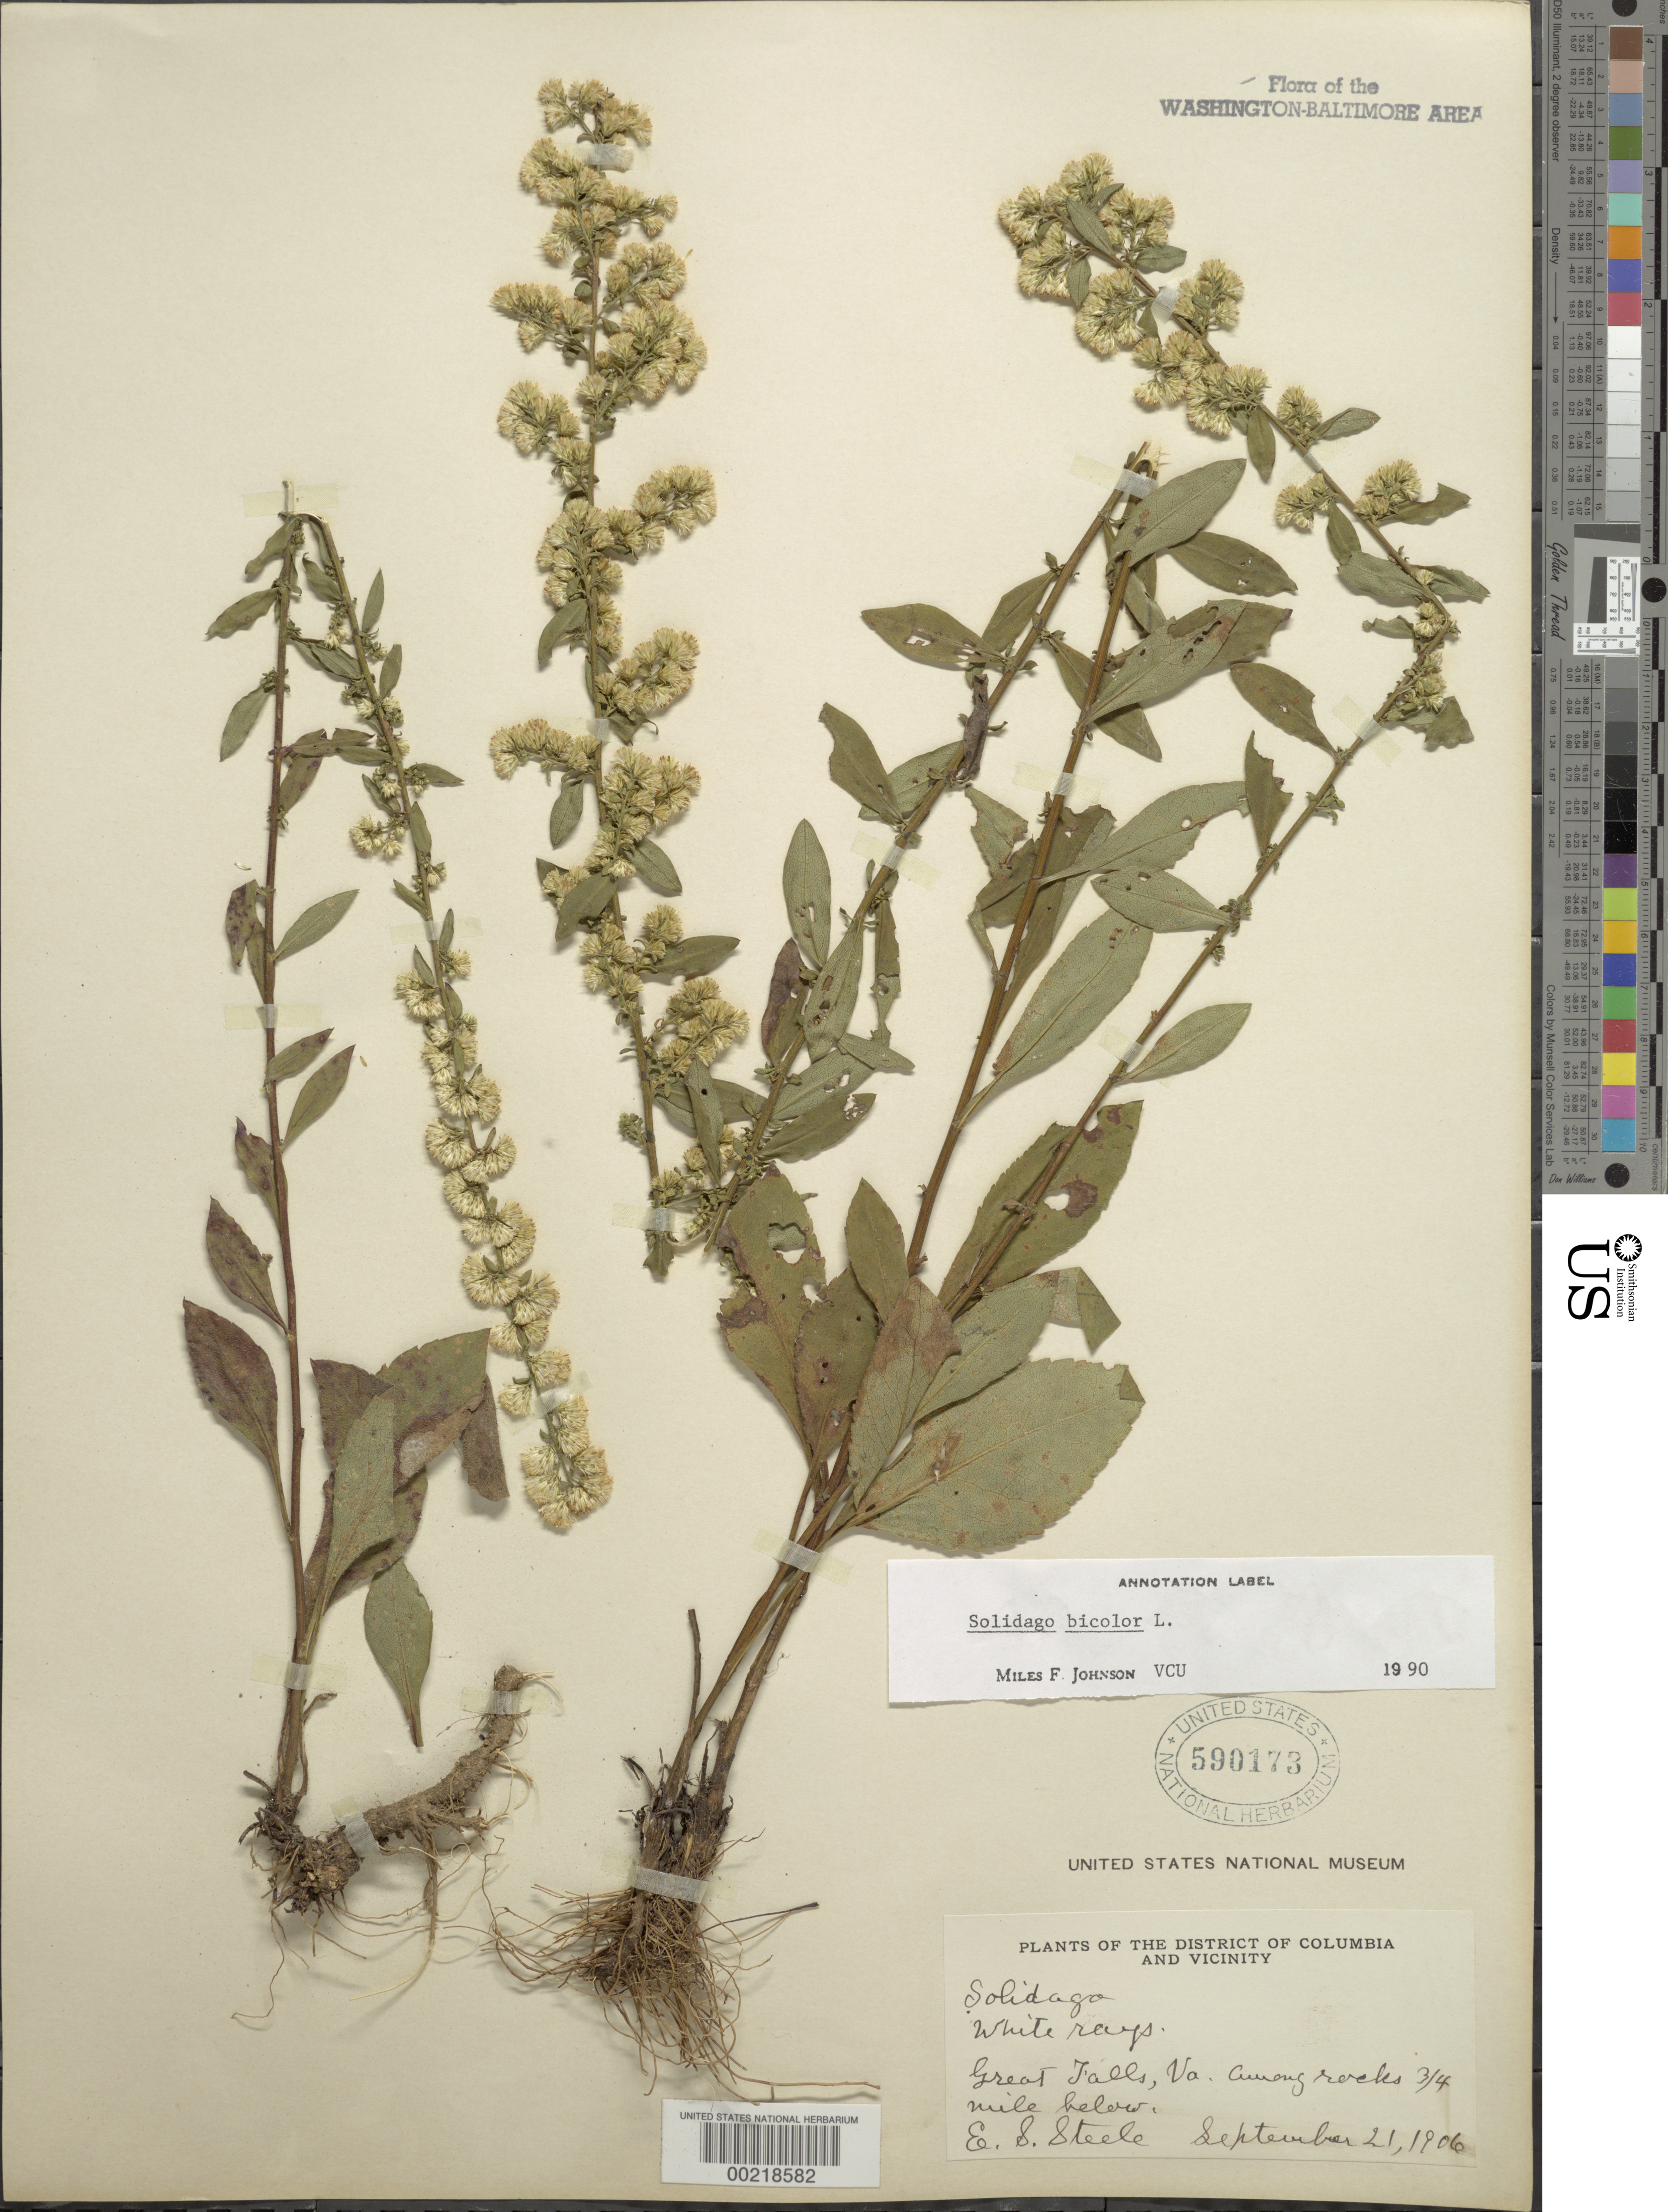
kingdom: Plantae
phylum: Tracheophyta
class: Magnoliopsida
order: Asterales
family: Asteraceae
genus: Solidago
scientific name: Solidago bicolor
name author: L.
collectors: E. Steele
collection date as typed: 21 Sep 1906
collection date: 1906-09-21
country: United States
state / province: Virginia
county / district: Fairfax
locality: Great Falls vicinity C. & O. Canal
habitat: Among rocks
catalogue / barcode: US 590173